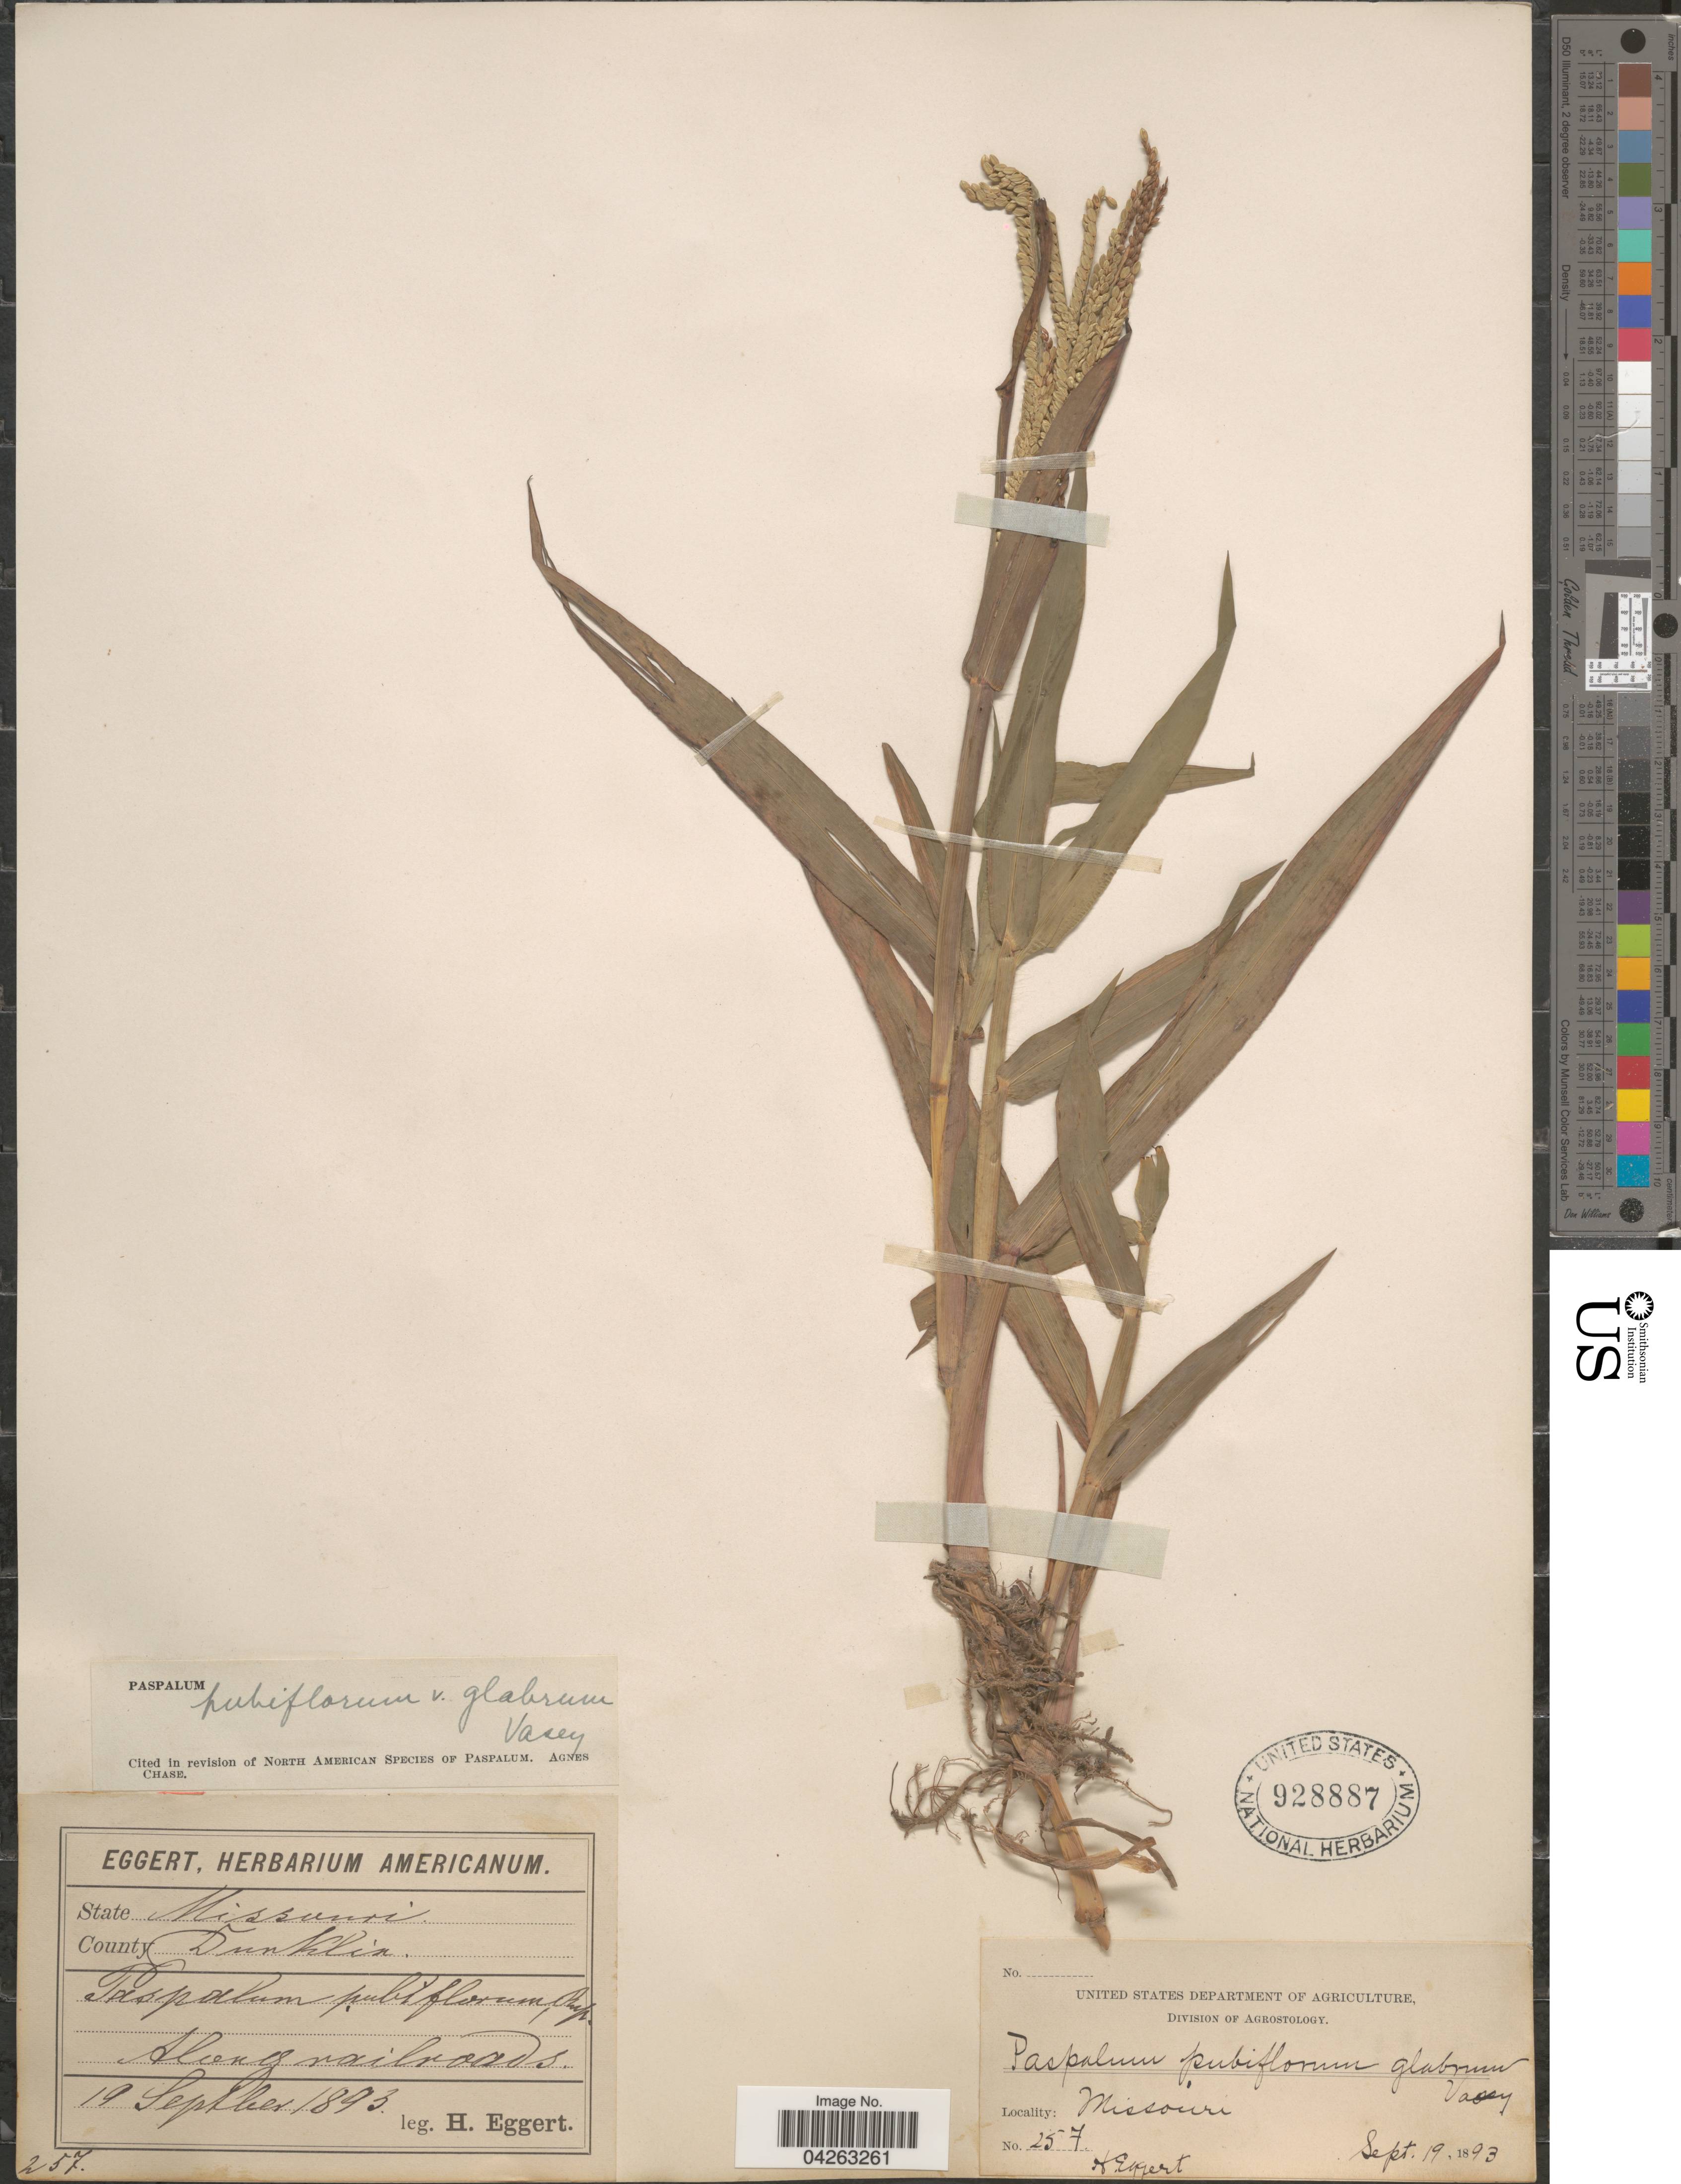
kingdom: Plantae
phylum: Tracheophyta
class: Liliopsida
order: Poales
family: Poaceae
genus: Paspalum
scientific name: Paspalum pubiflorum var. glabrum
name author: Vasey ex Scribn.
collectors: H. Eggert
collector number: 257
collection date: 1893-09-19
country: United States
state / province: Missouri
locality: County Dunklin.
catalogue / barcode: US 928887